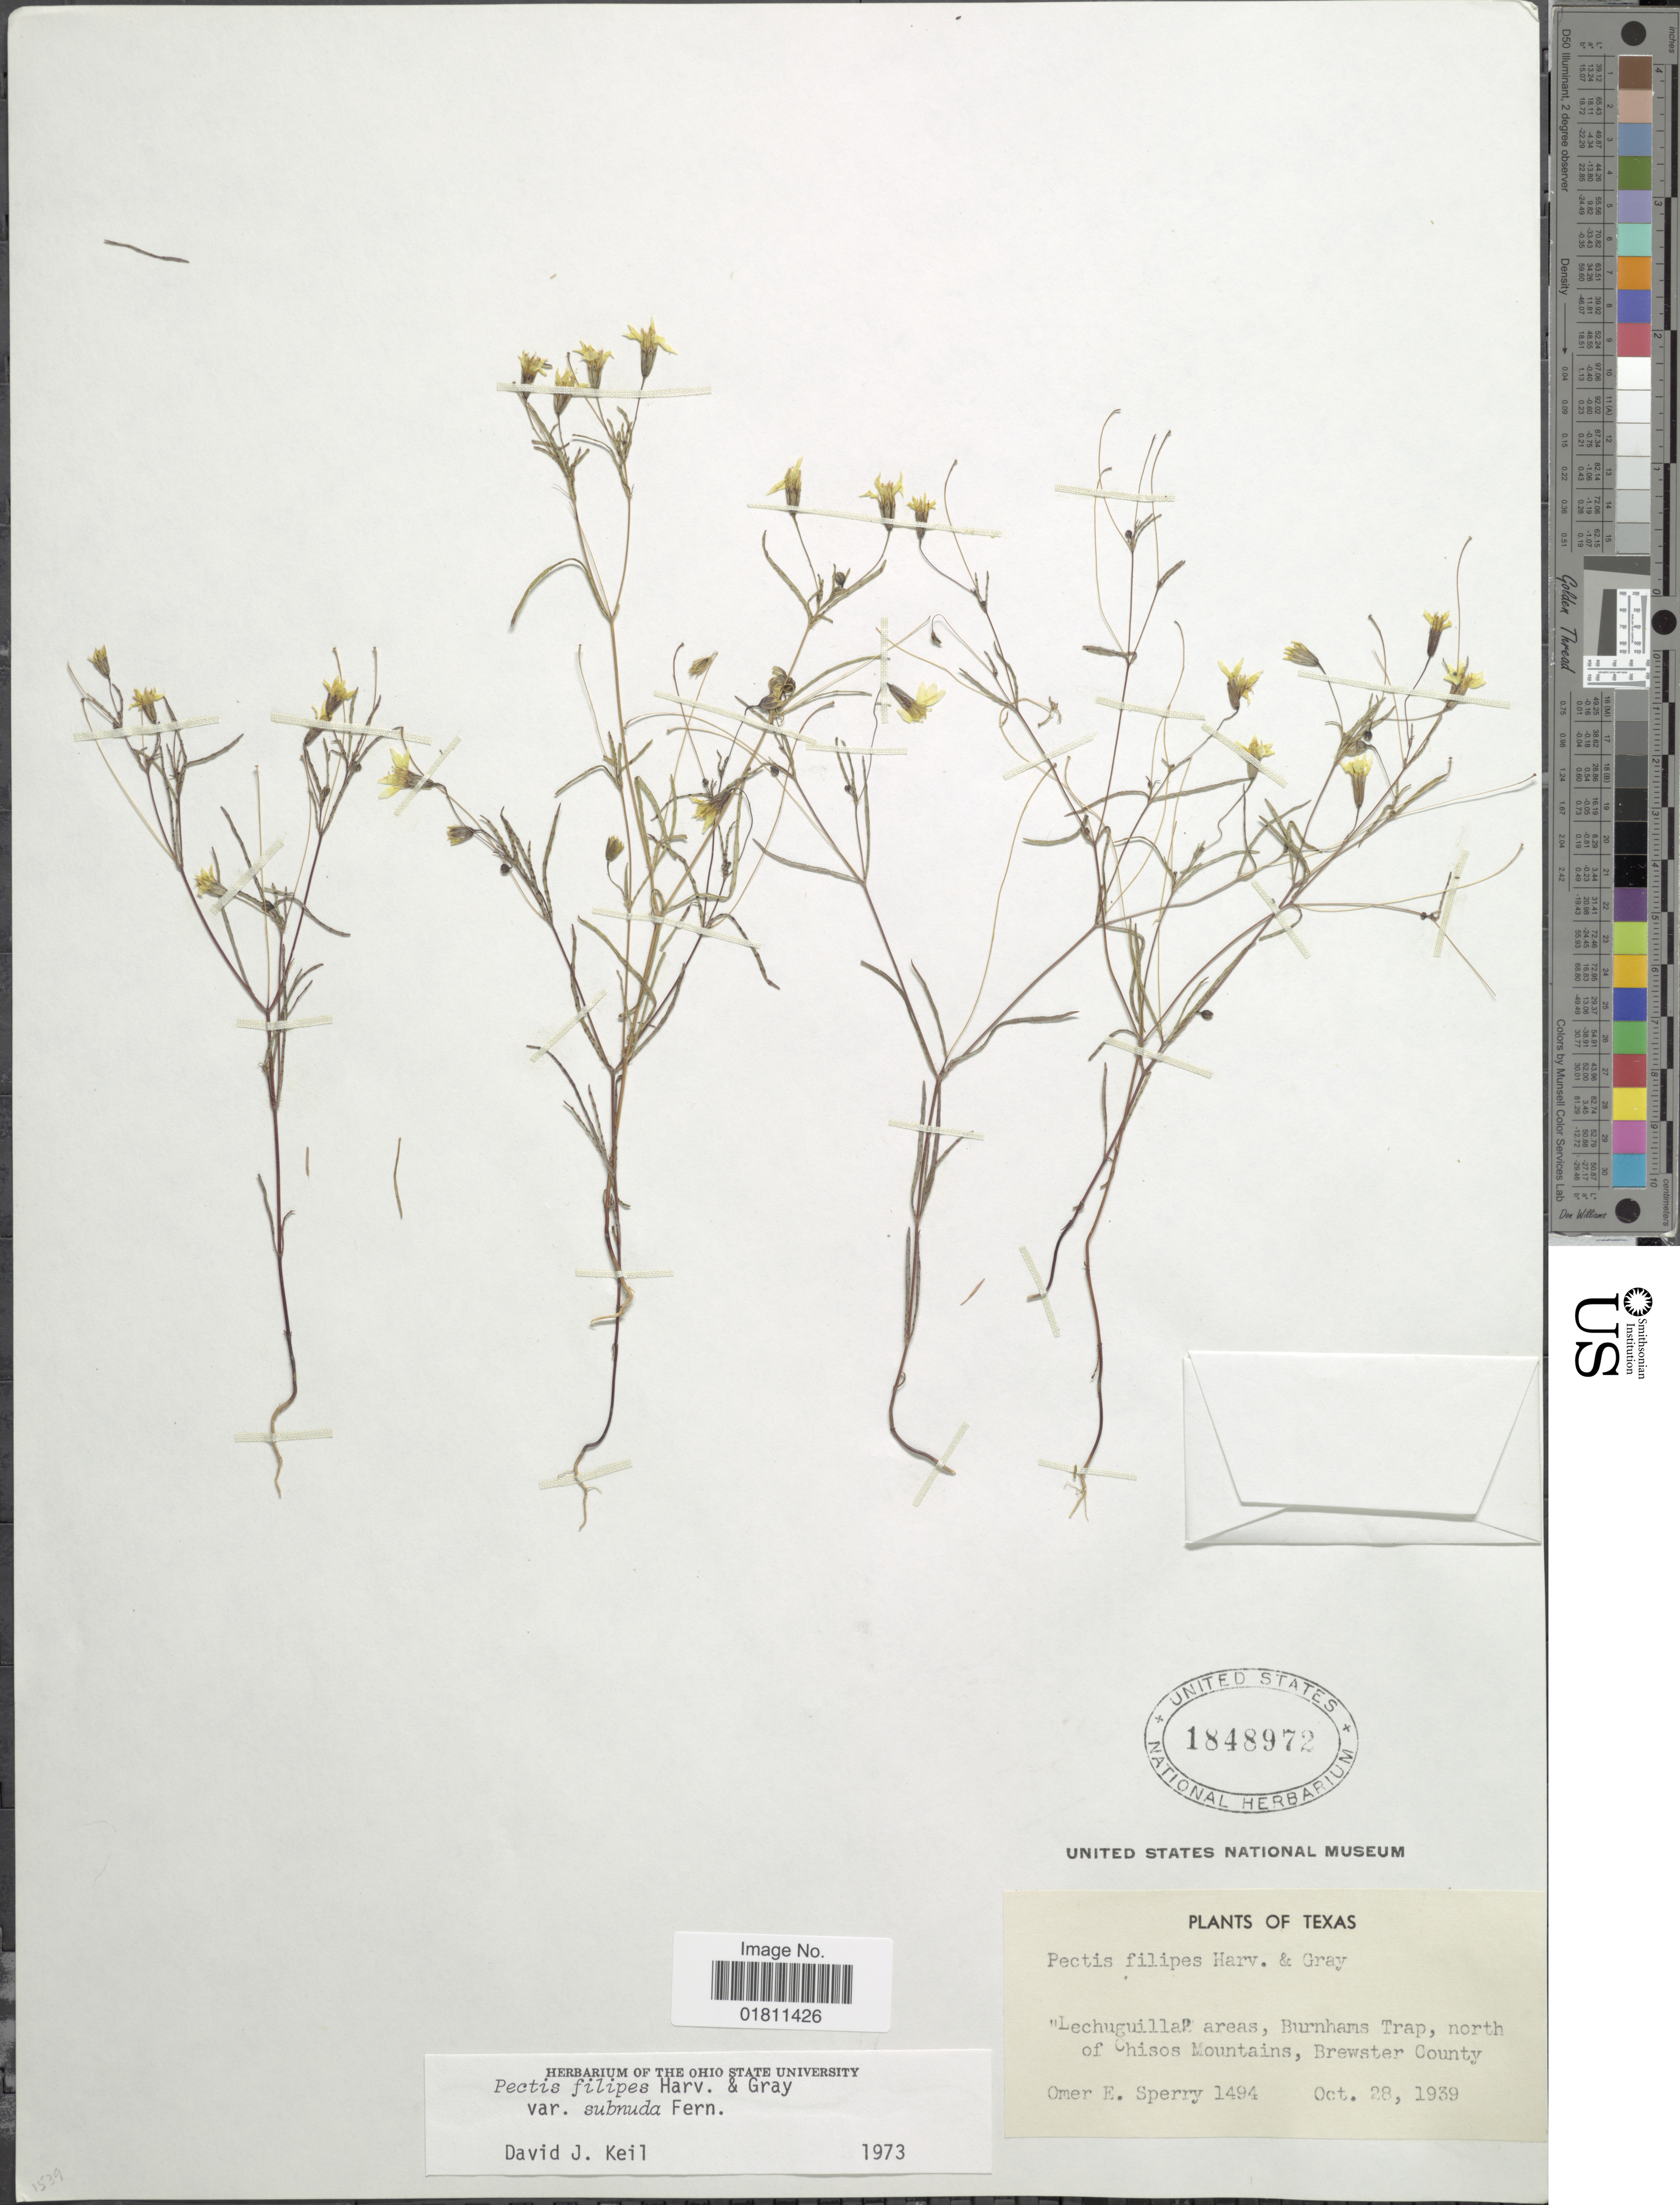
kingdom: Plantae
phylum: Tracheophyta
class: Magnoliopsida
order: Asterales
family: Asteraceae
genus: Pectis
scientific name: Pectis filipes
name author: Harv. & A. Gray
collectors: O. E. Sperry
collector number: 1494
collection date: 1939-10-28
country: United States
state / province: Texas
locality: Lechuguilla areas, Burnhams Trap, north of Chisos Mountains, Brewster County.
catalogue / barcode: US 1848972